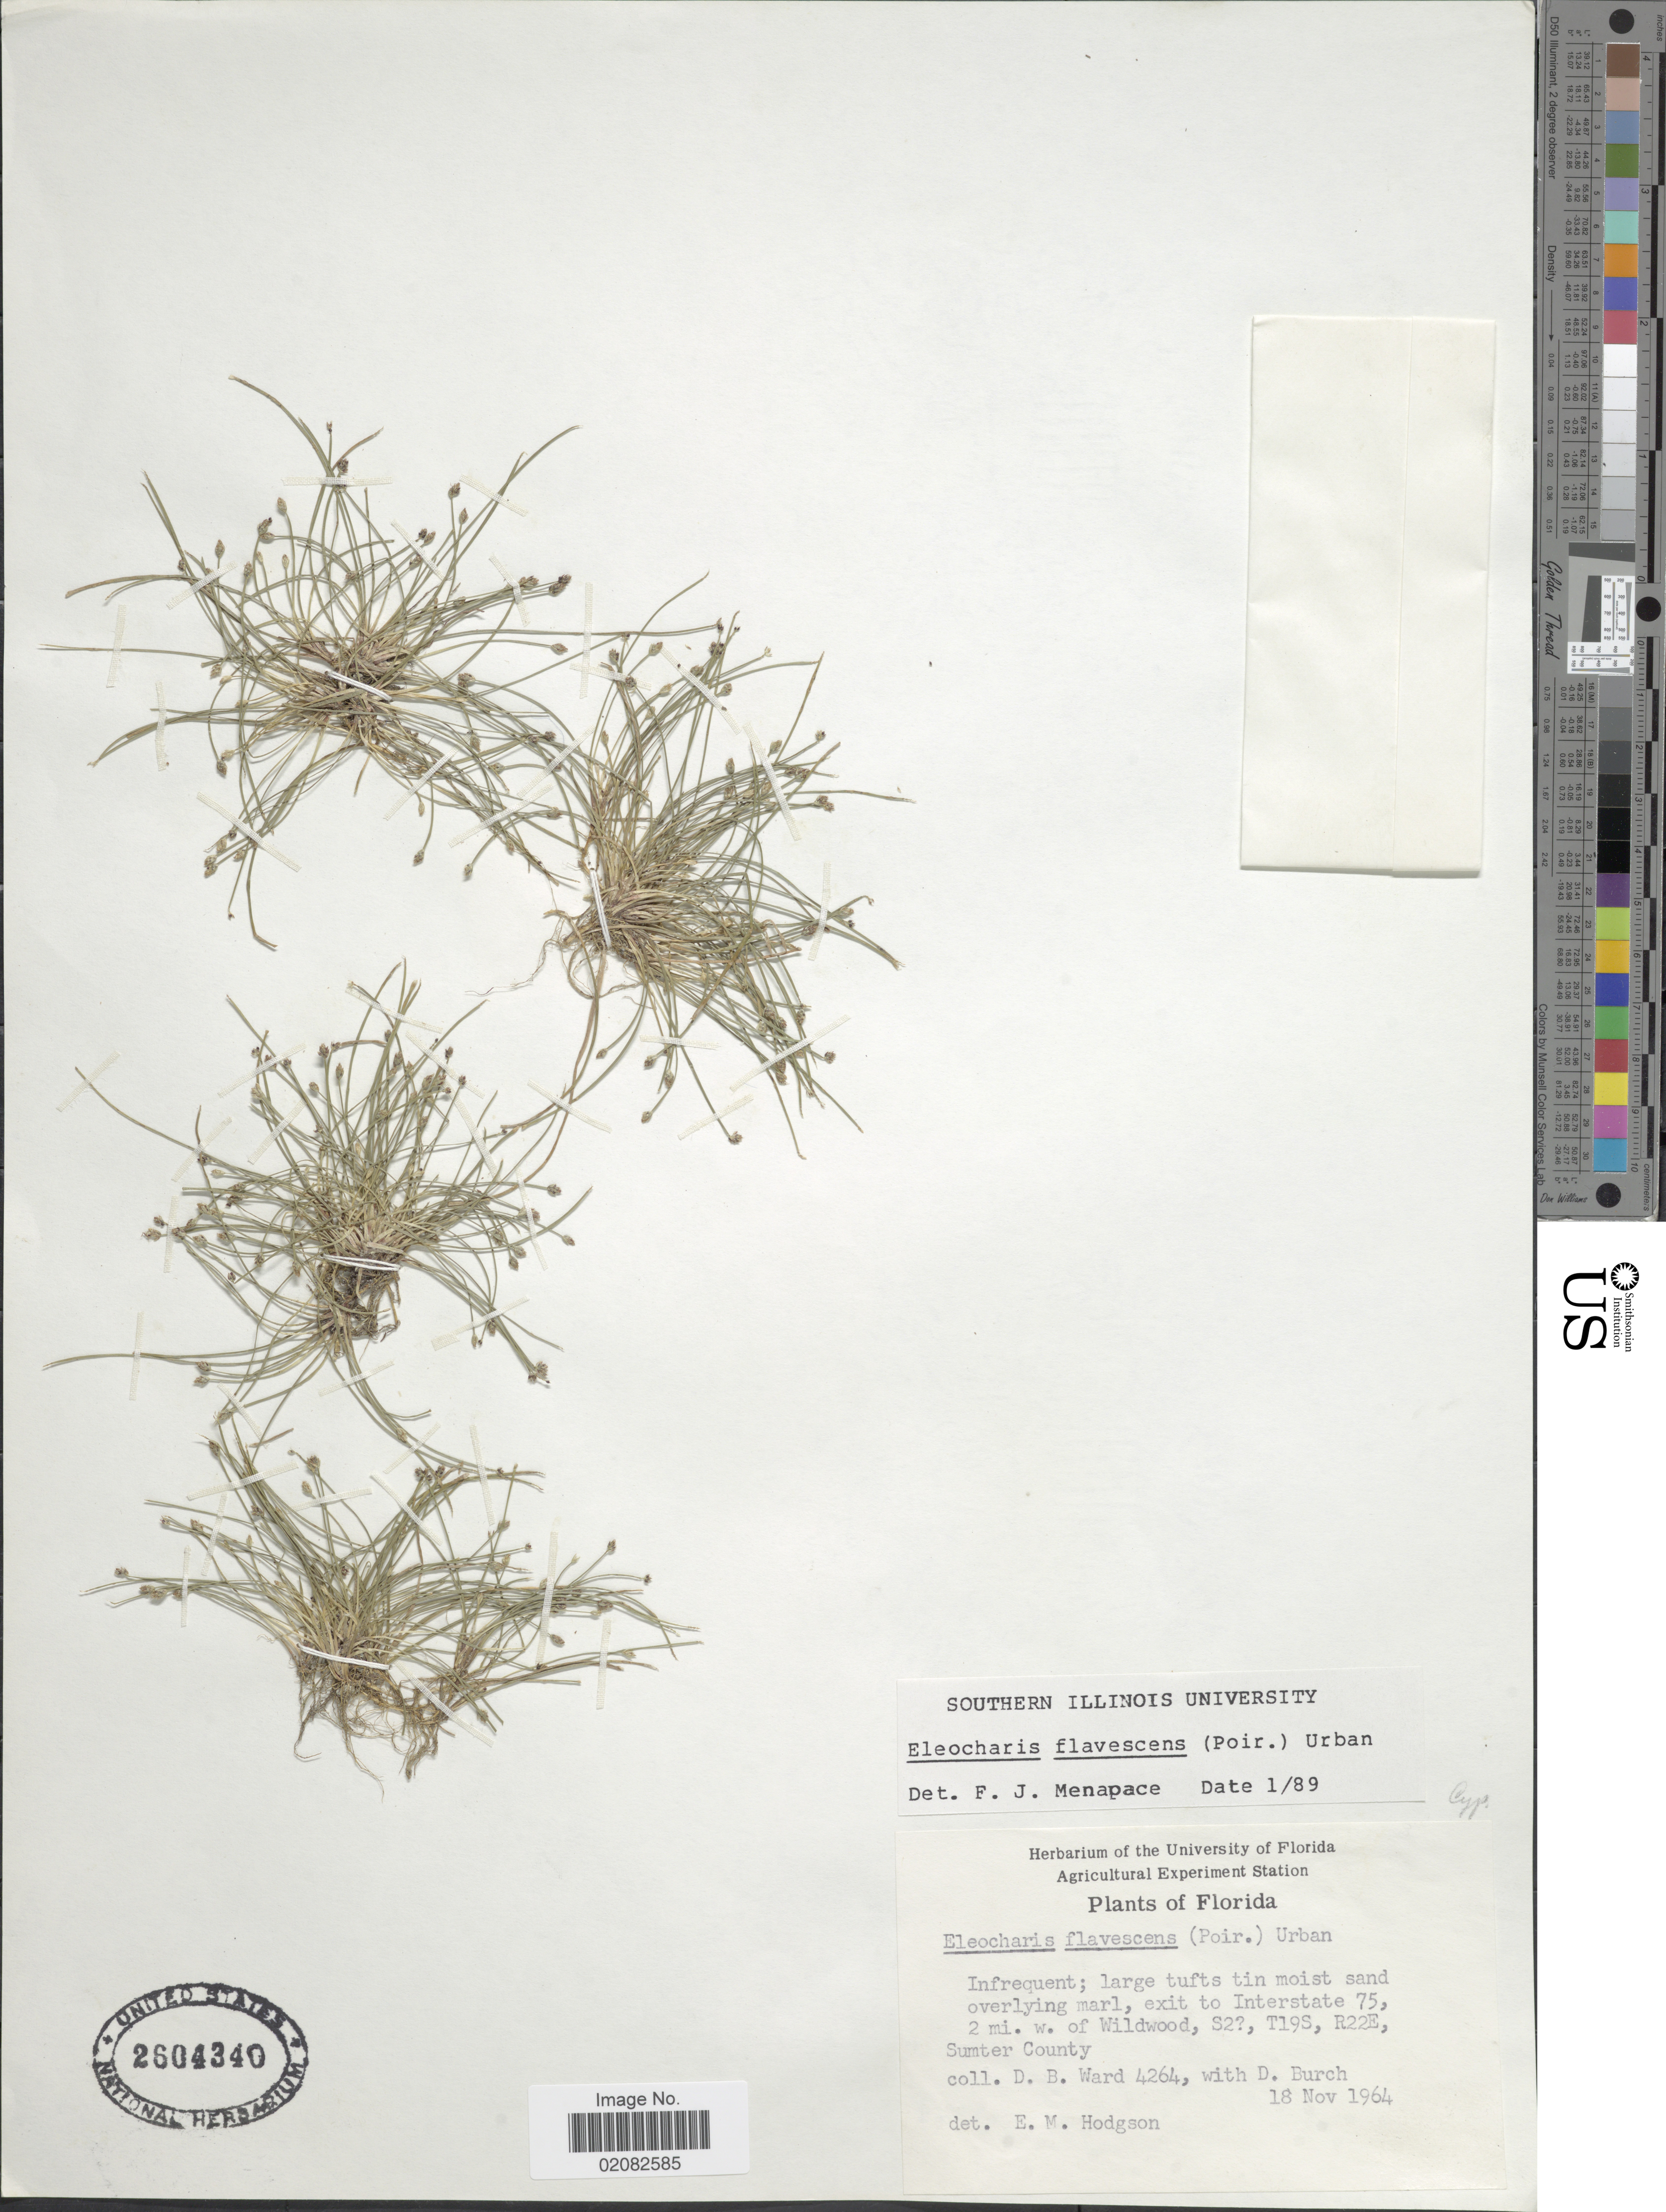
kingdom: Plantae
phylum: Tracheophyta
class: Liliopsida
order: Poales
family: Cyperaceae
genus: Eleocharis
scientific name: Eleocharis flavescens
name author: (Poir.) Urb.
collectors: D. B. Ward & D. Burch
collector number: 4264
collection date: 1964-11-18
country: United States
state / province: Florida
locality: Exit to Interstate 75, 2 mi. w. of Wildwood, S2 [unsure placement], T19S, R22E, Sumter County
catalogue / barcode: US 2604340